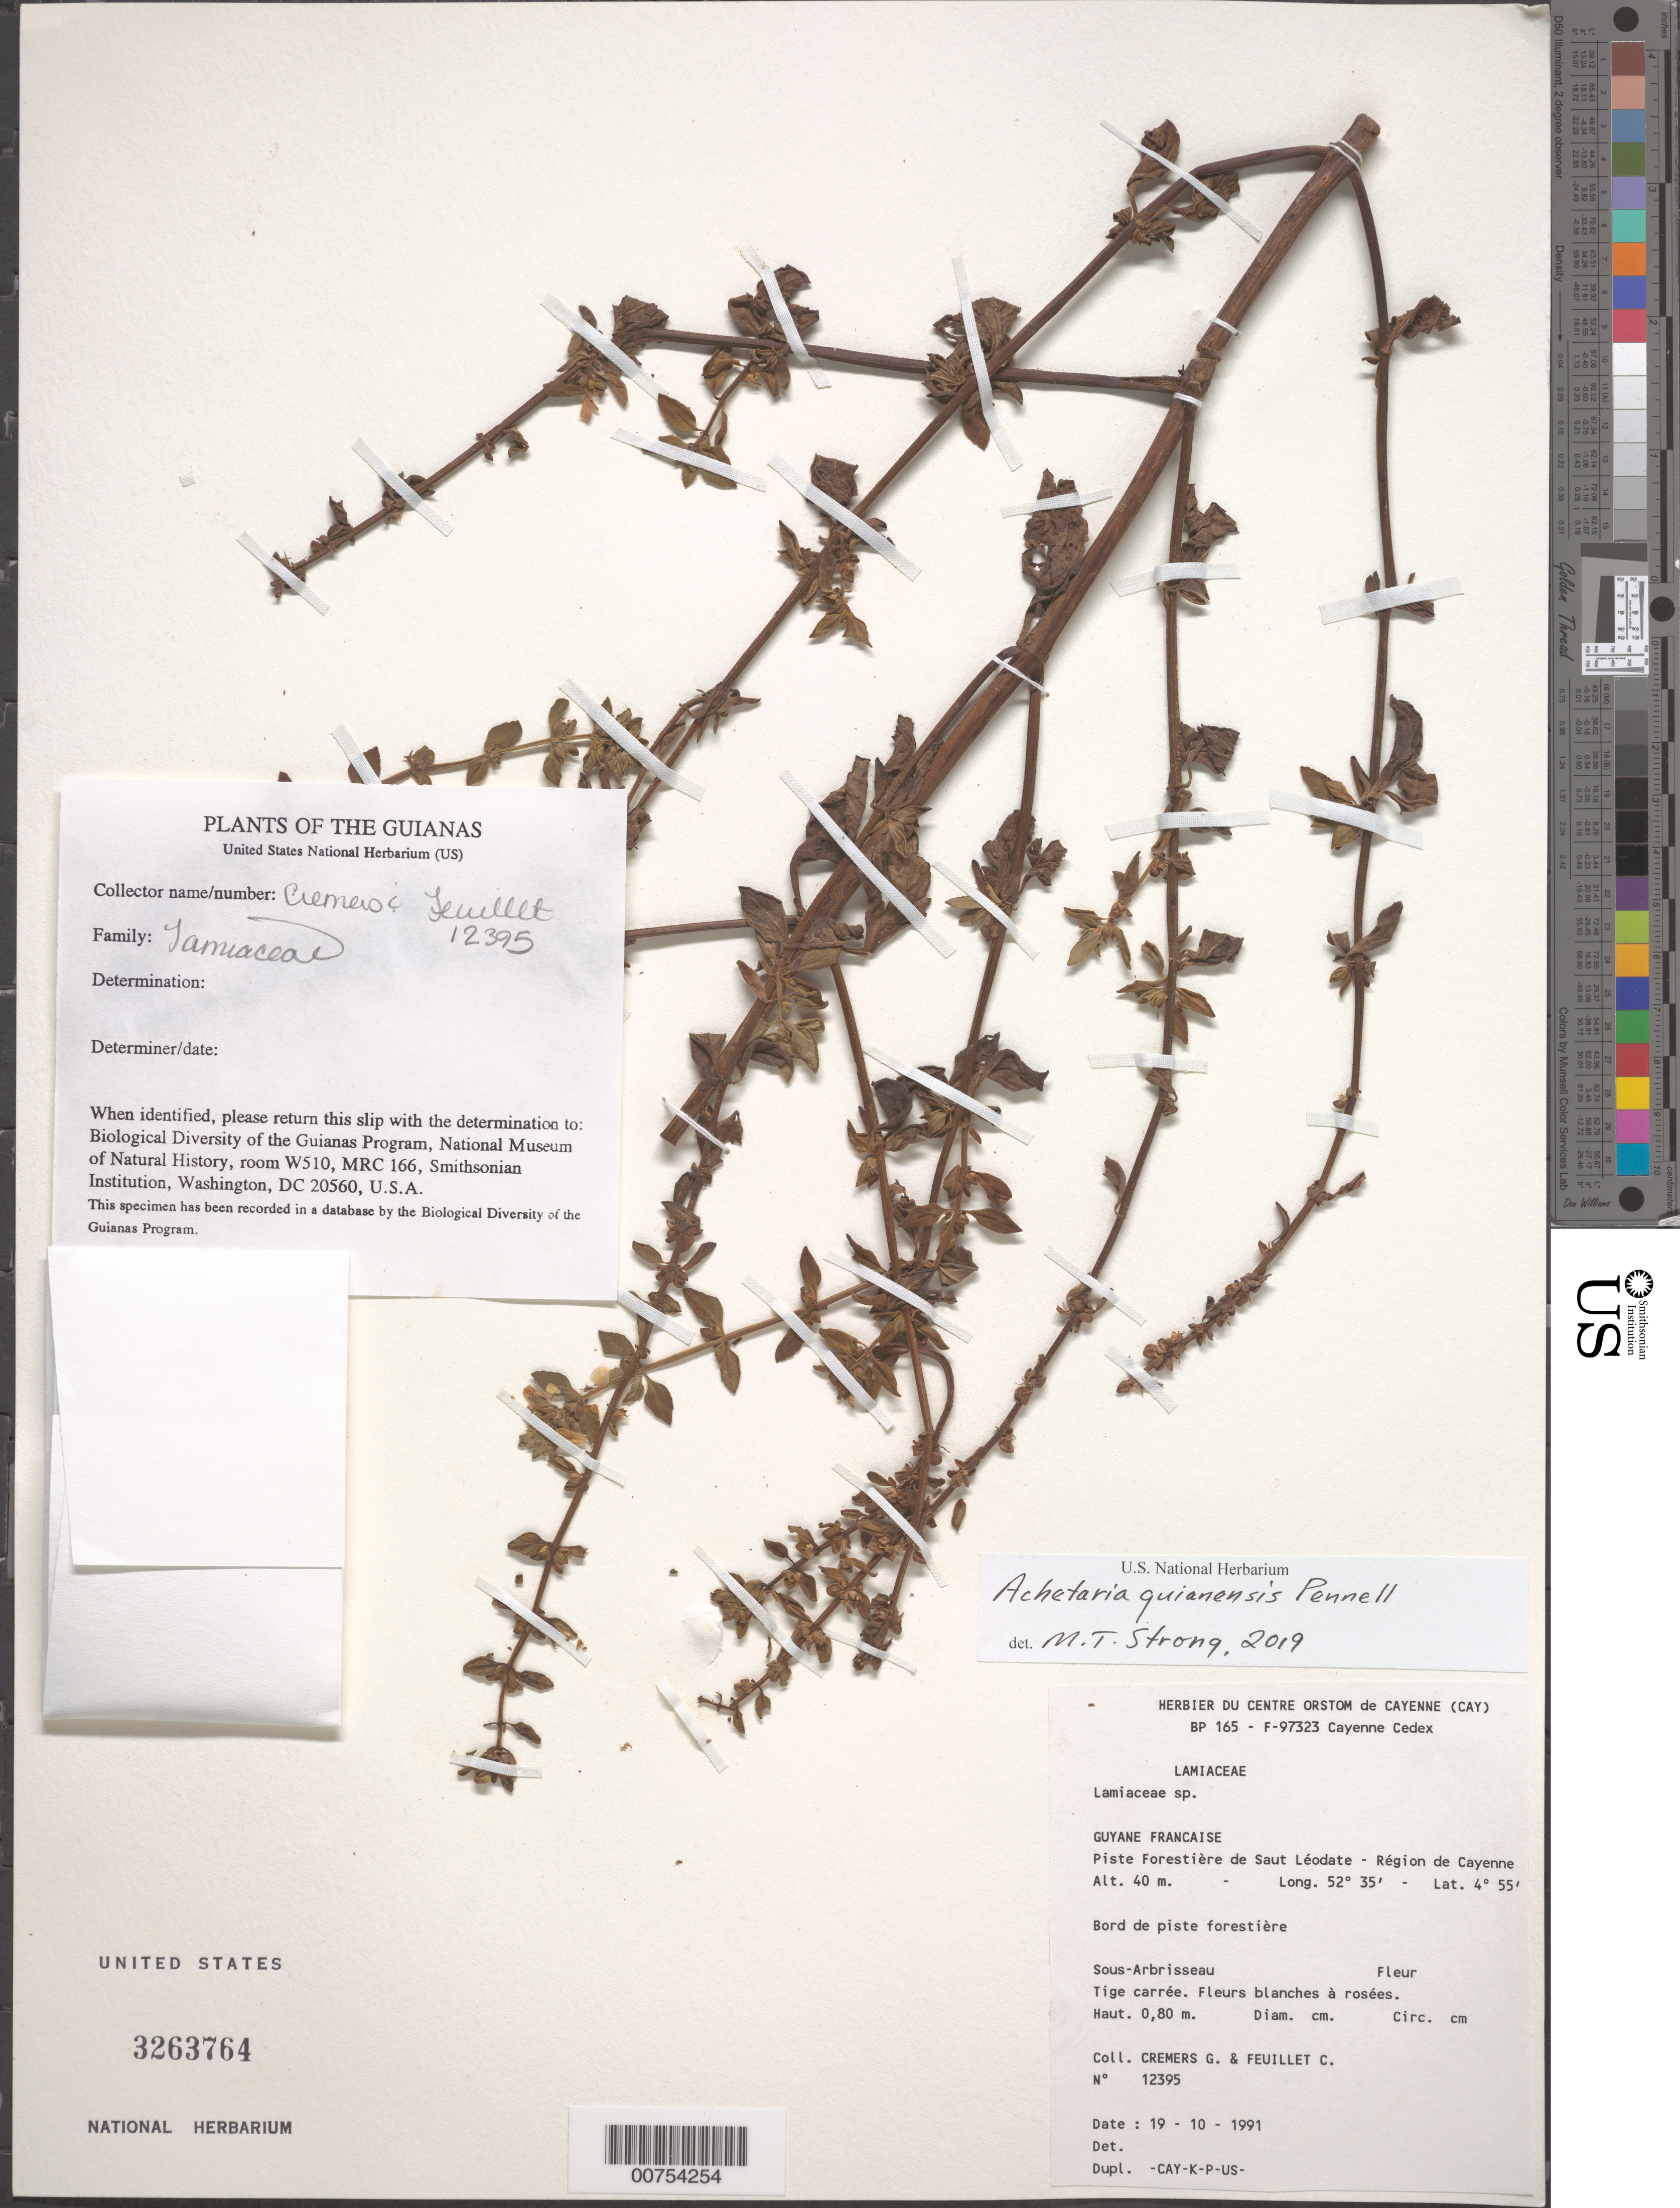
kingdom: Plantae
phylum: Tracheophyta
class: Magnoliopsida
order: Lamiales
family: Plantaginaceae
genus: Matourea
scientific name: Matourea scutellarioides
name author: (Benth.) Colletta & V.C. Souza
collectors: G. Cremers & C. Feuillet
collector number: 12395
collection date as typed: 19-Oct-91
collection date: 1991-10-19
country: French Guiana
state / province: Cayenne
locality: Cayenne, vic., piste forestière de Saut Léodate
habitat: Forest trail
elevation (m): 40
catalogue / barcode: US 3263764